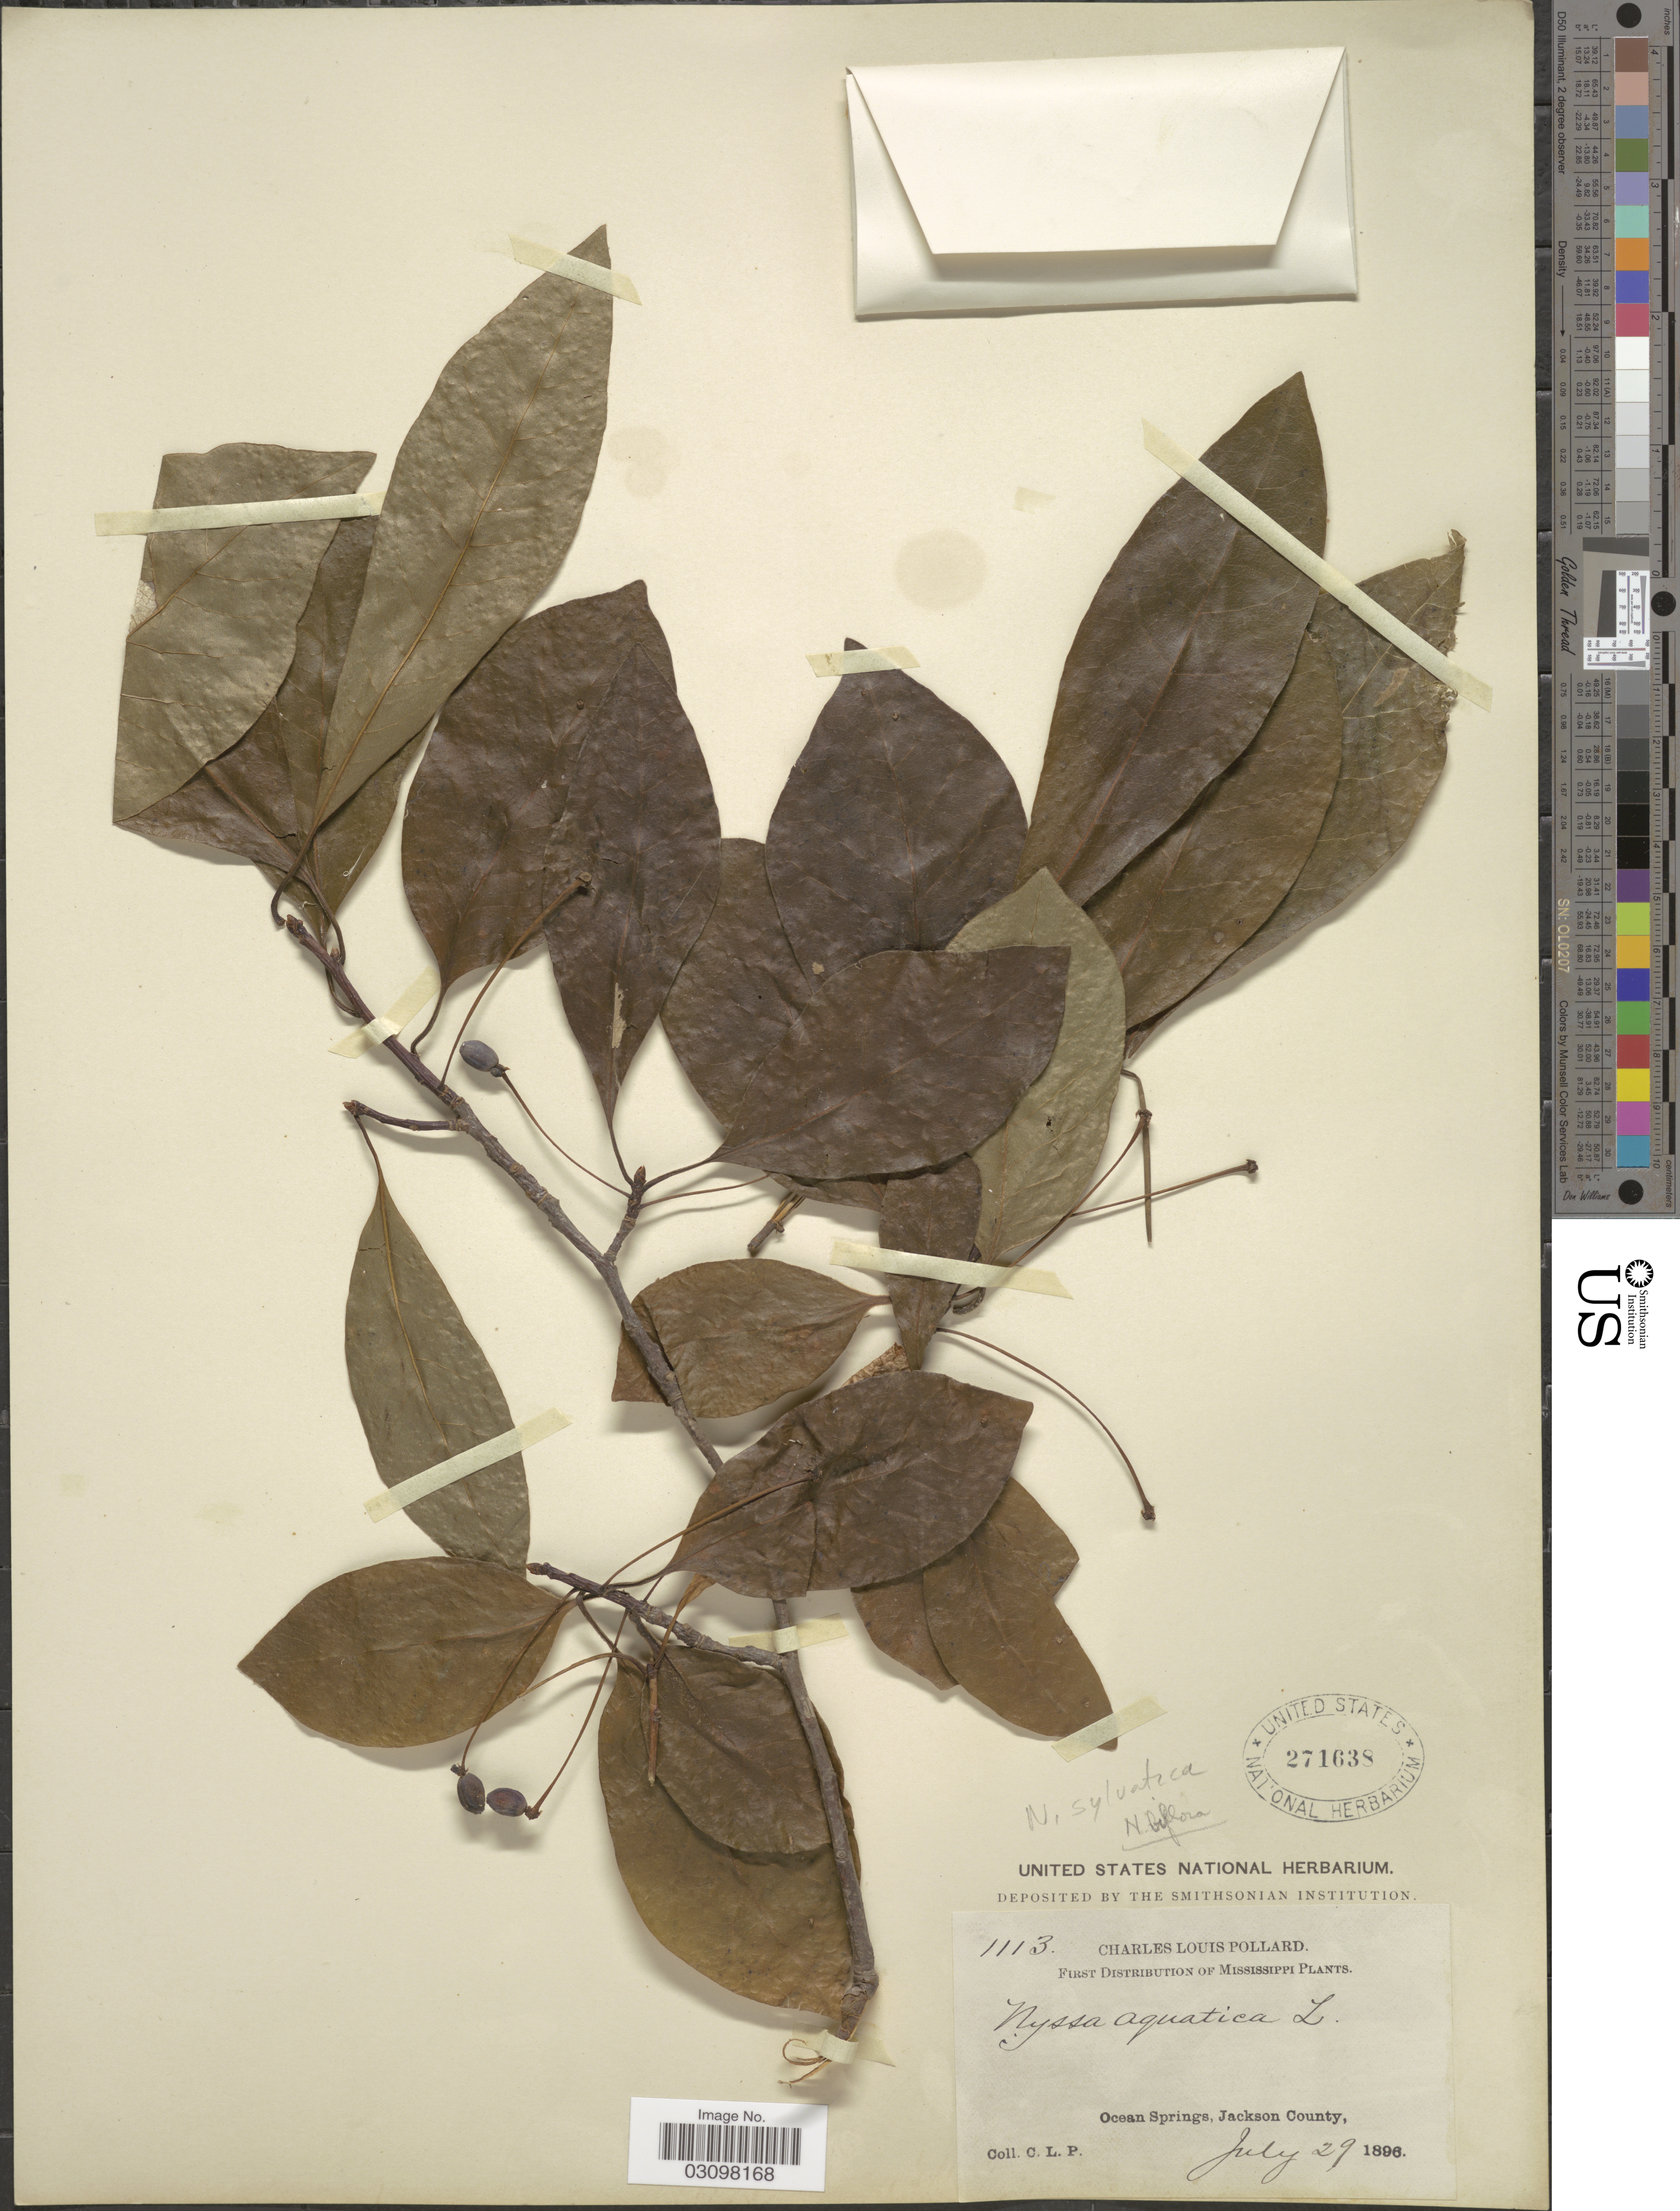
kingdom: Plantae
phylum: Tracheophyta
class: Magnoliopsida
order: Cornales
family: Nyssaceae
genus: Nyssa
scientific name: Nyssa sylvatica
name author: Marshall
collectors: C. L. Pollard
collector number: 1113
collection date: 1896-07-29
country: United States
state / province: Mississippi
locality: Ocean Springs, Jackson County.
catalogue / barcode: US 271638